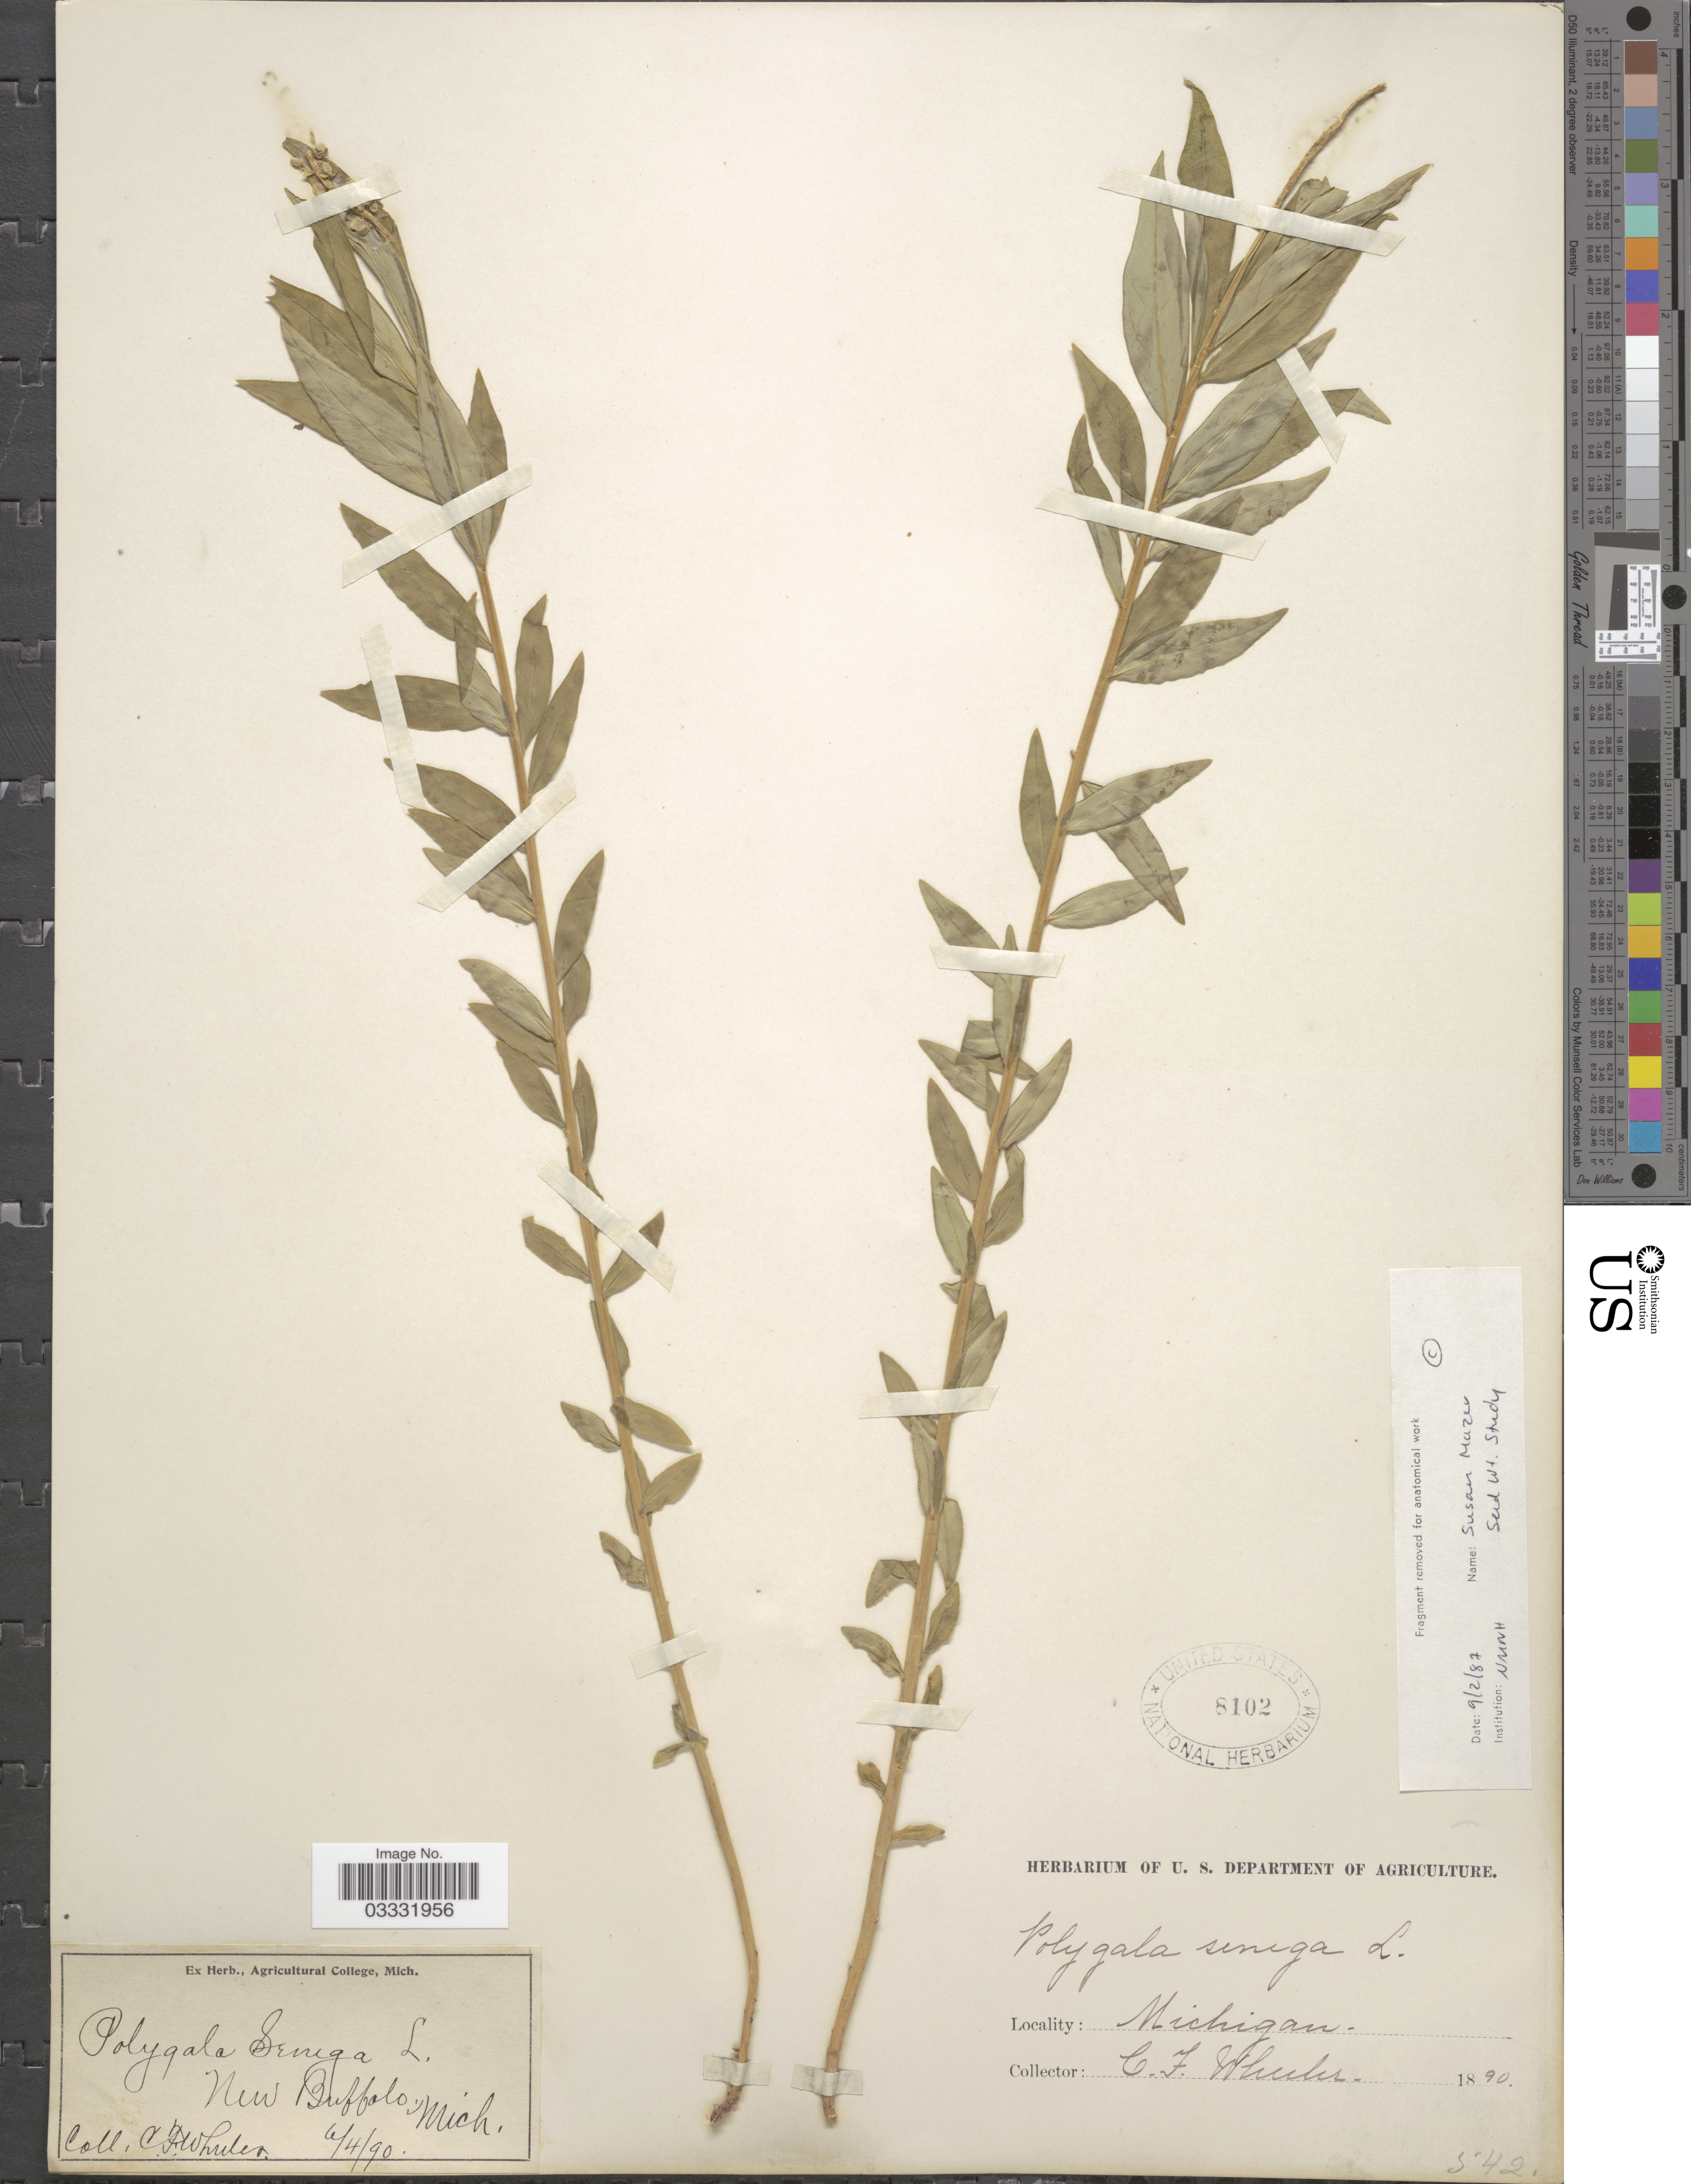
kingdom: Plantae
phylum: Tracheophyta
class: Magnoliopsida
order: Fabales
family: Polygalaceae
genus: Polygala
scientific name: Polygala senega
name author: L.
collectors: C. Wheeler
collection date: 1890-06-04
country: United States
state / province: Michigan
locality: New Buffalo.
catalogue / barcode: US 8102